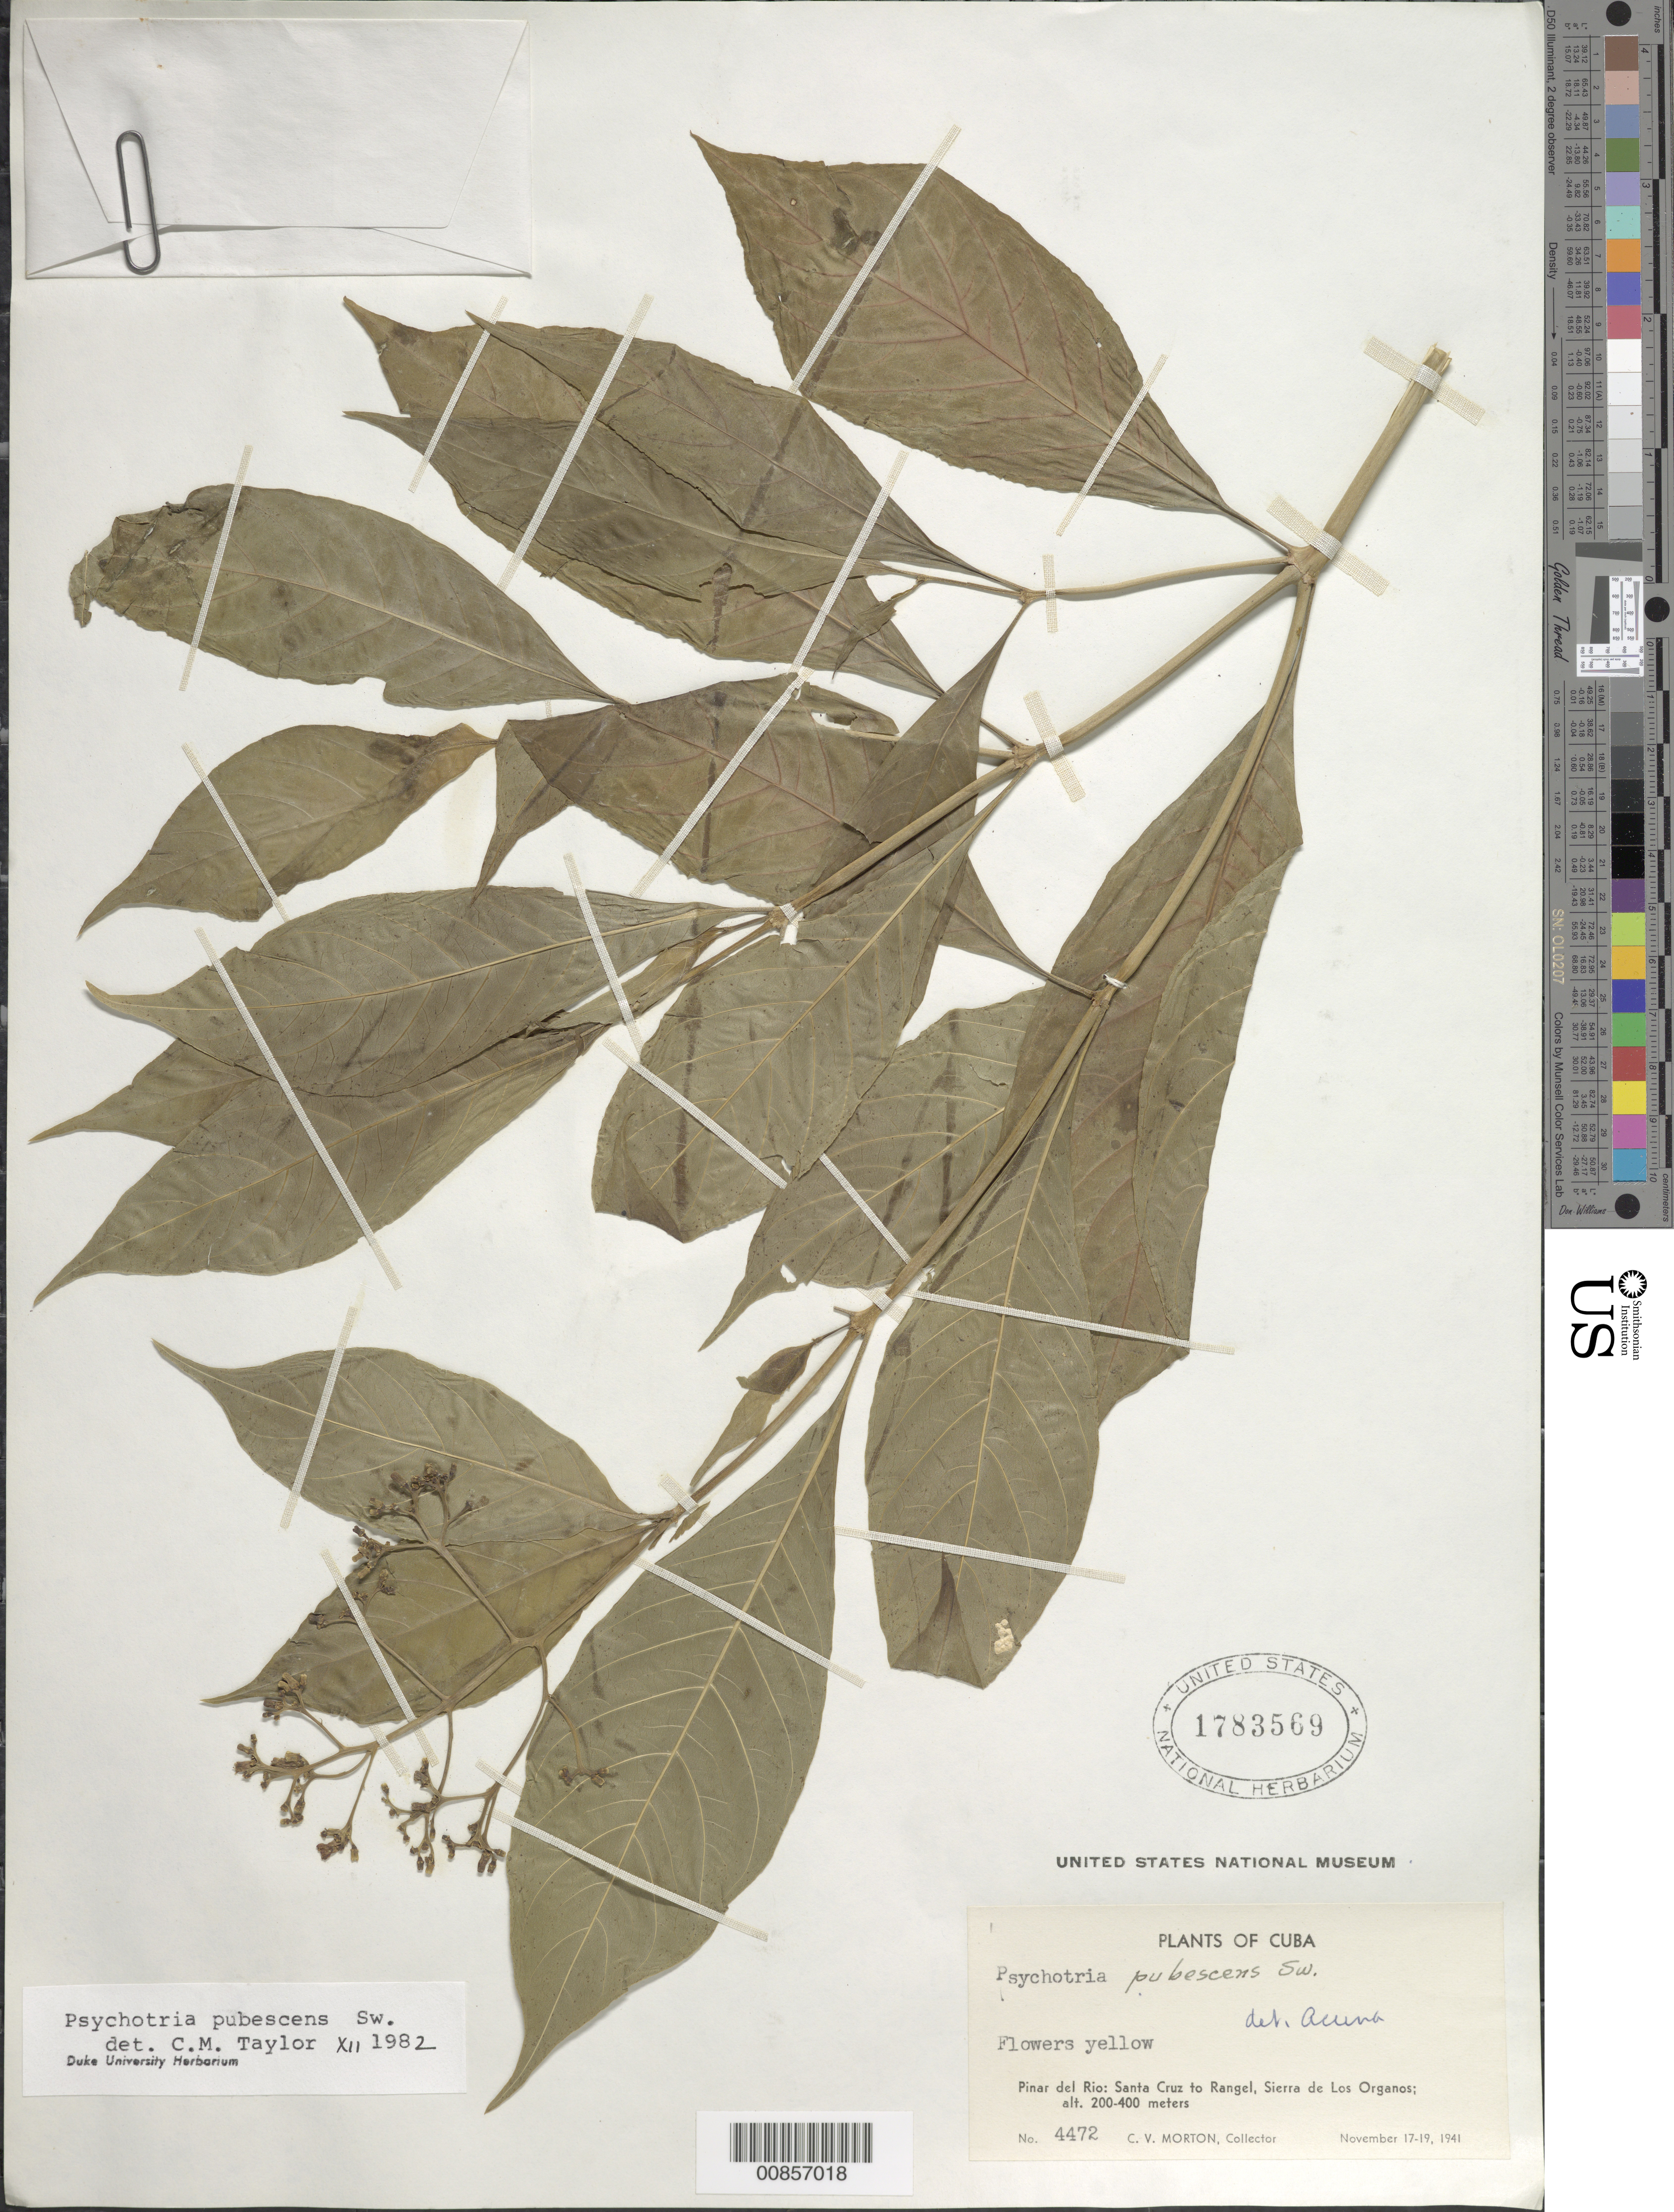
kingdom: Plantae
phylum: Tracheophyta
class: Magnoliopsida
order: Gentianales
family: Rubiaceae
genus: Psychotria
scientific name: Psychotria pubescens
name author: Sw.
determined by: Acuña, J. B.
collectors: C. V. Morton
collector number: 4472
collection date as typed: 17 Nov 1941 to 19 Nov 1941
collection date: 1941-11-17/1941-11-19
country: Cuba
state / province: Pinar del Río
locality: Santa Cruz to Rangel, Sierra de Los Organos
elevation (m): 200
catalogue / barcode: US 1783569